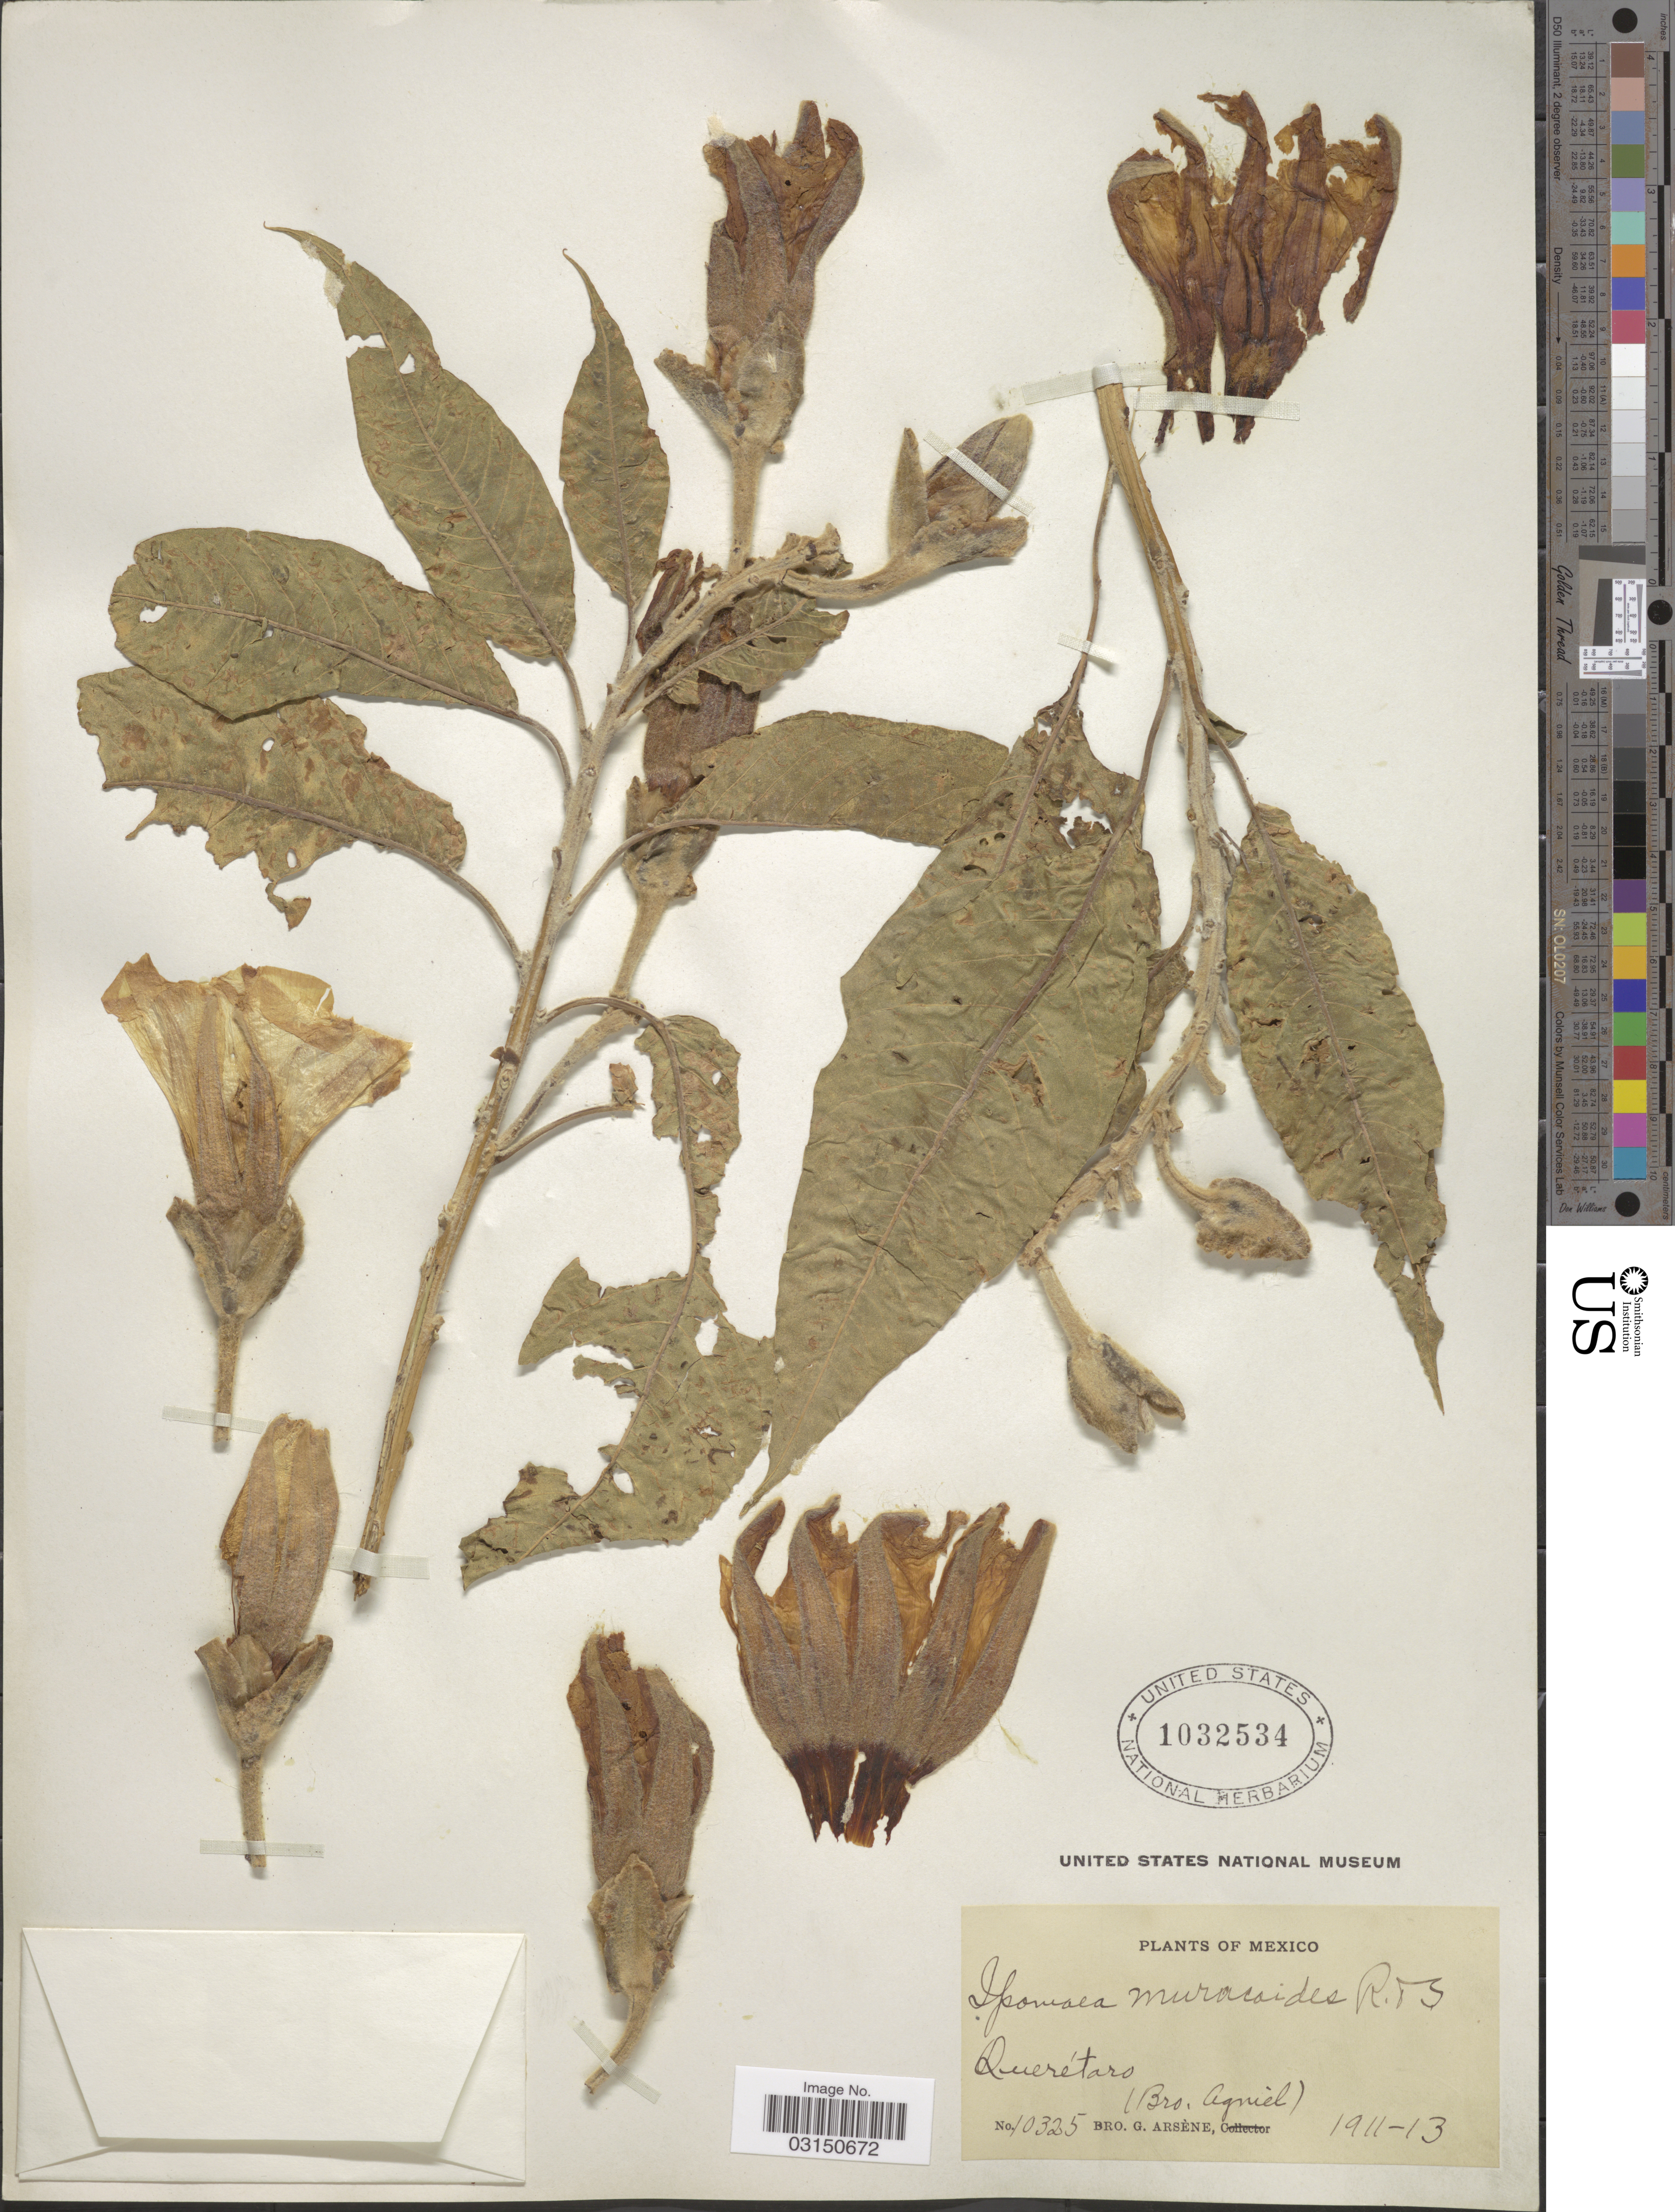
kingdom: Plantae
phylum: Tracheophyta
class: Magnoliopsida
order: Solanales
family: Convolvulaceae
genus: Ipomoea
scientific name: Ipomoea murucoides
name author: Roem. & Schult.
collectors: Bro. G. Arsène & Bro. Agniel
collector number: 10325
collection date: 1911/1913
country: Mexico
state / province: Querétaro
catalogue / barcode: US 1032534